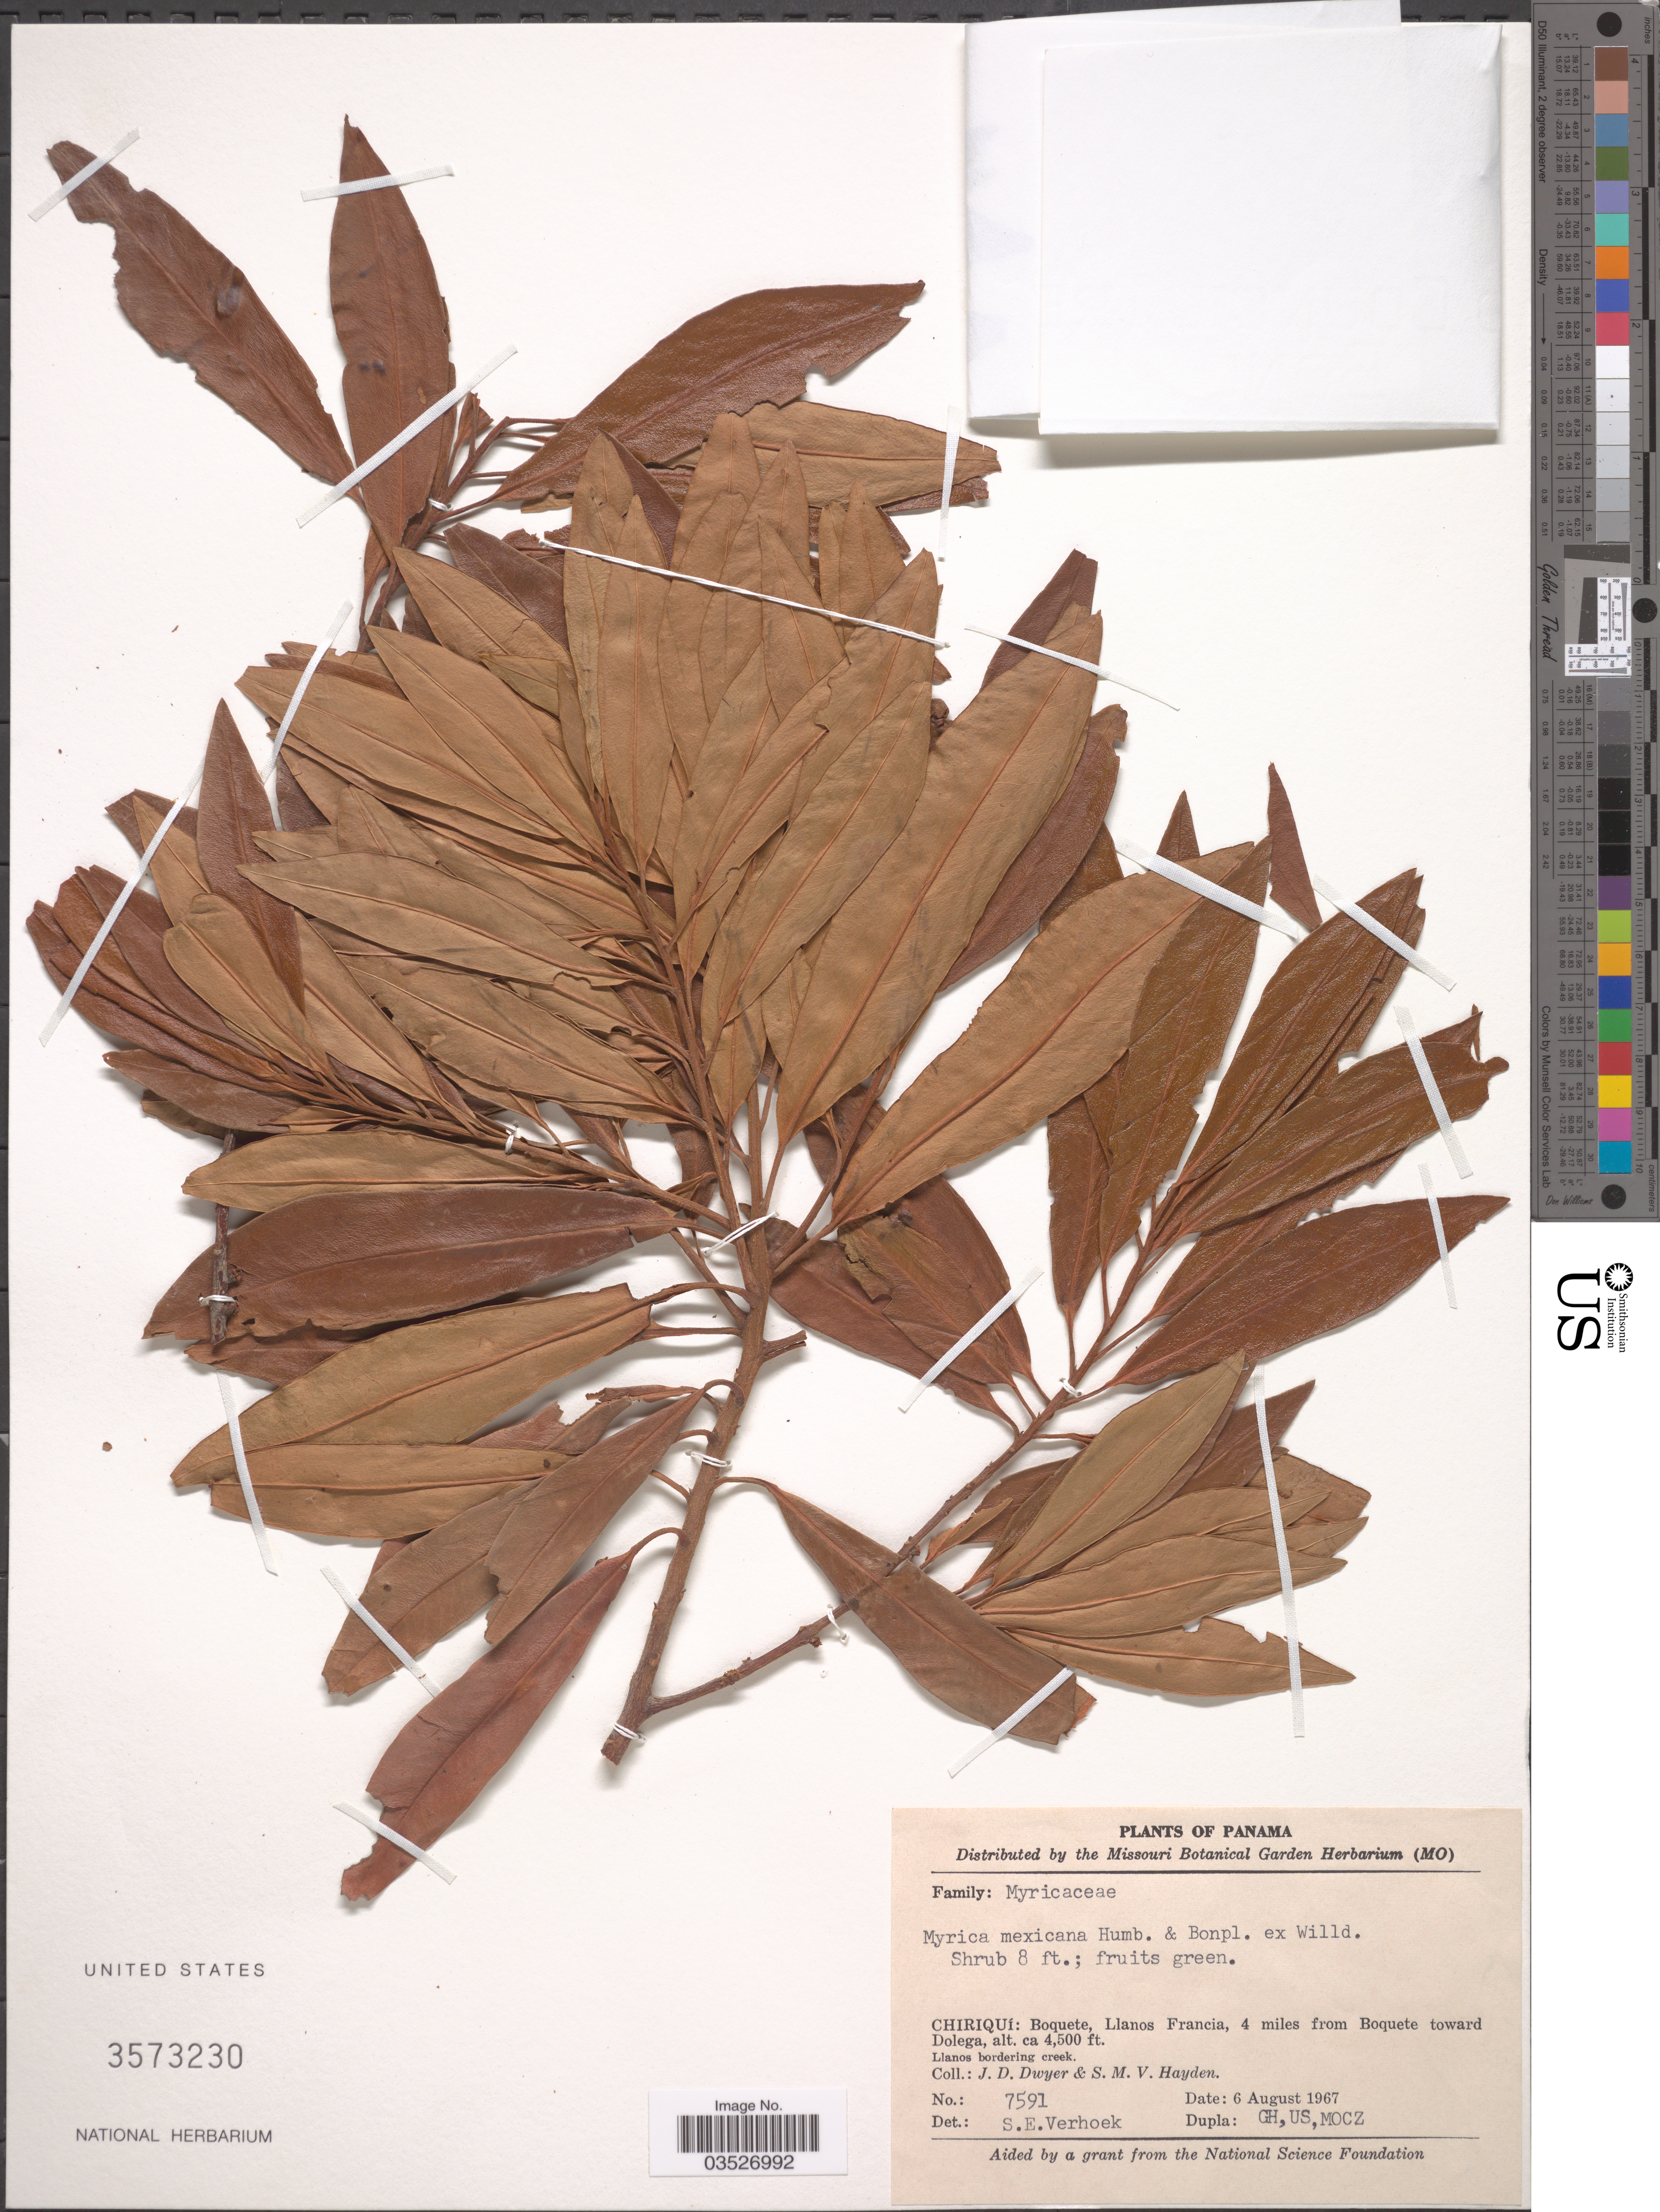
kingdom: Plantae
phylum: Tracheophyta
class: Magnoliopsida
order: Ericales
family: Primulaceae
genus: Myrsine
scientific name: Myrsine coriacea subsp. coriacea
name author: (Sw.) R. Br. ex Roem. & Schult.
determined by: Ricketson, Jon M., (MO), Missouri Botanical Garden (UNITED STATES)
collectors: J. D. Dwyer & S. M. Hayden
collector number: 7591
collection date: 1967-08-06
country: Panama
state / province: Chiriqui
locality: Boquete, Llanos Francia, 4 miles from Boquete toward Dolega.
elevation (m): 1372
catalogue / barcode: US 3573230